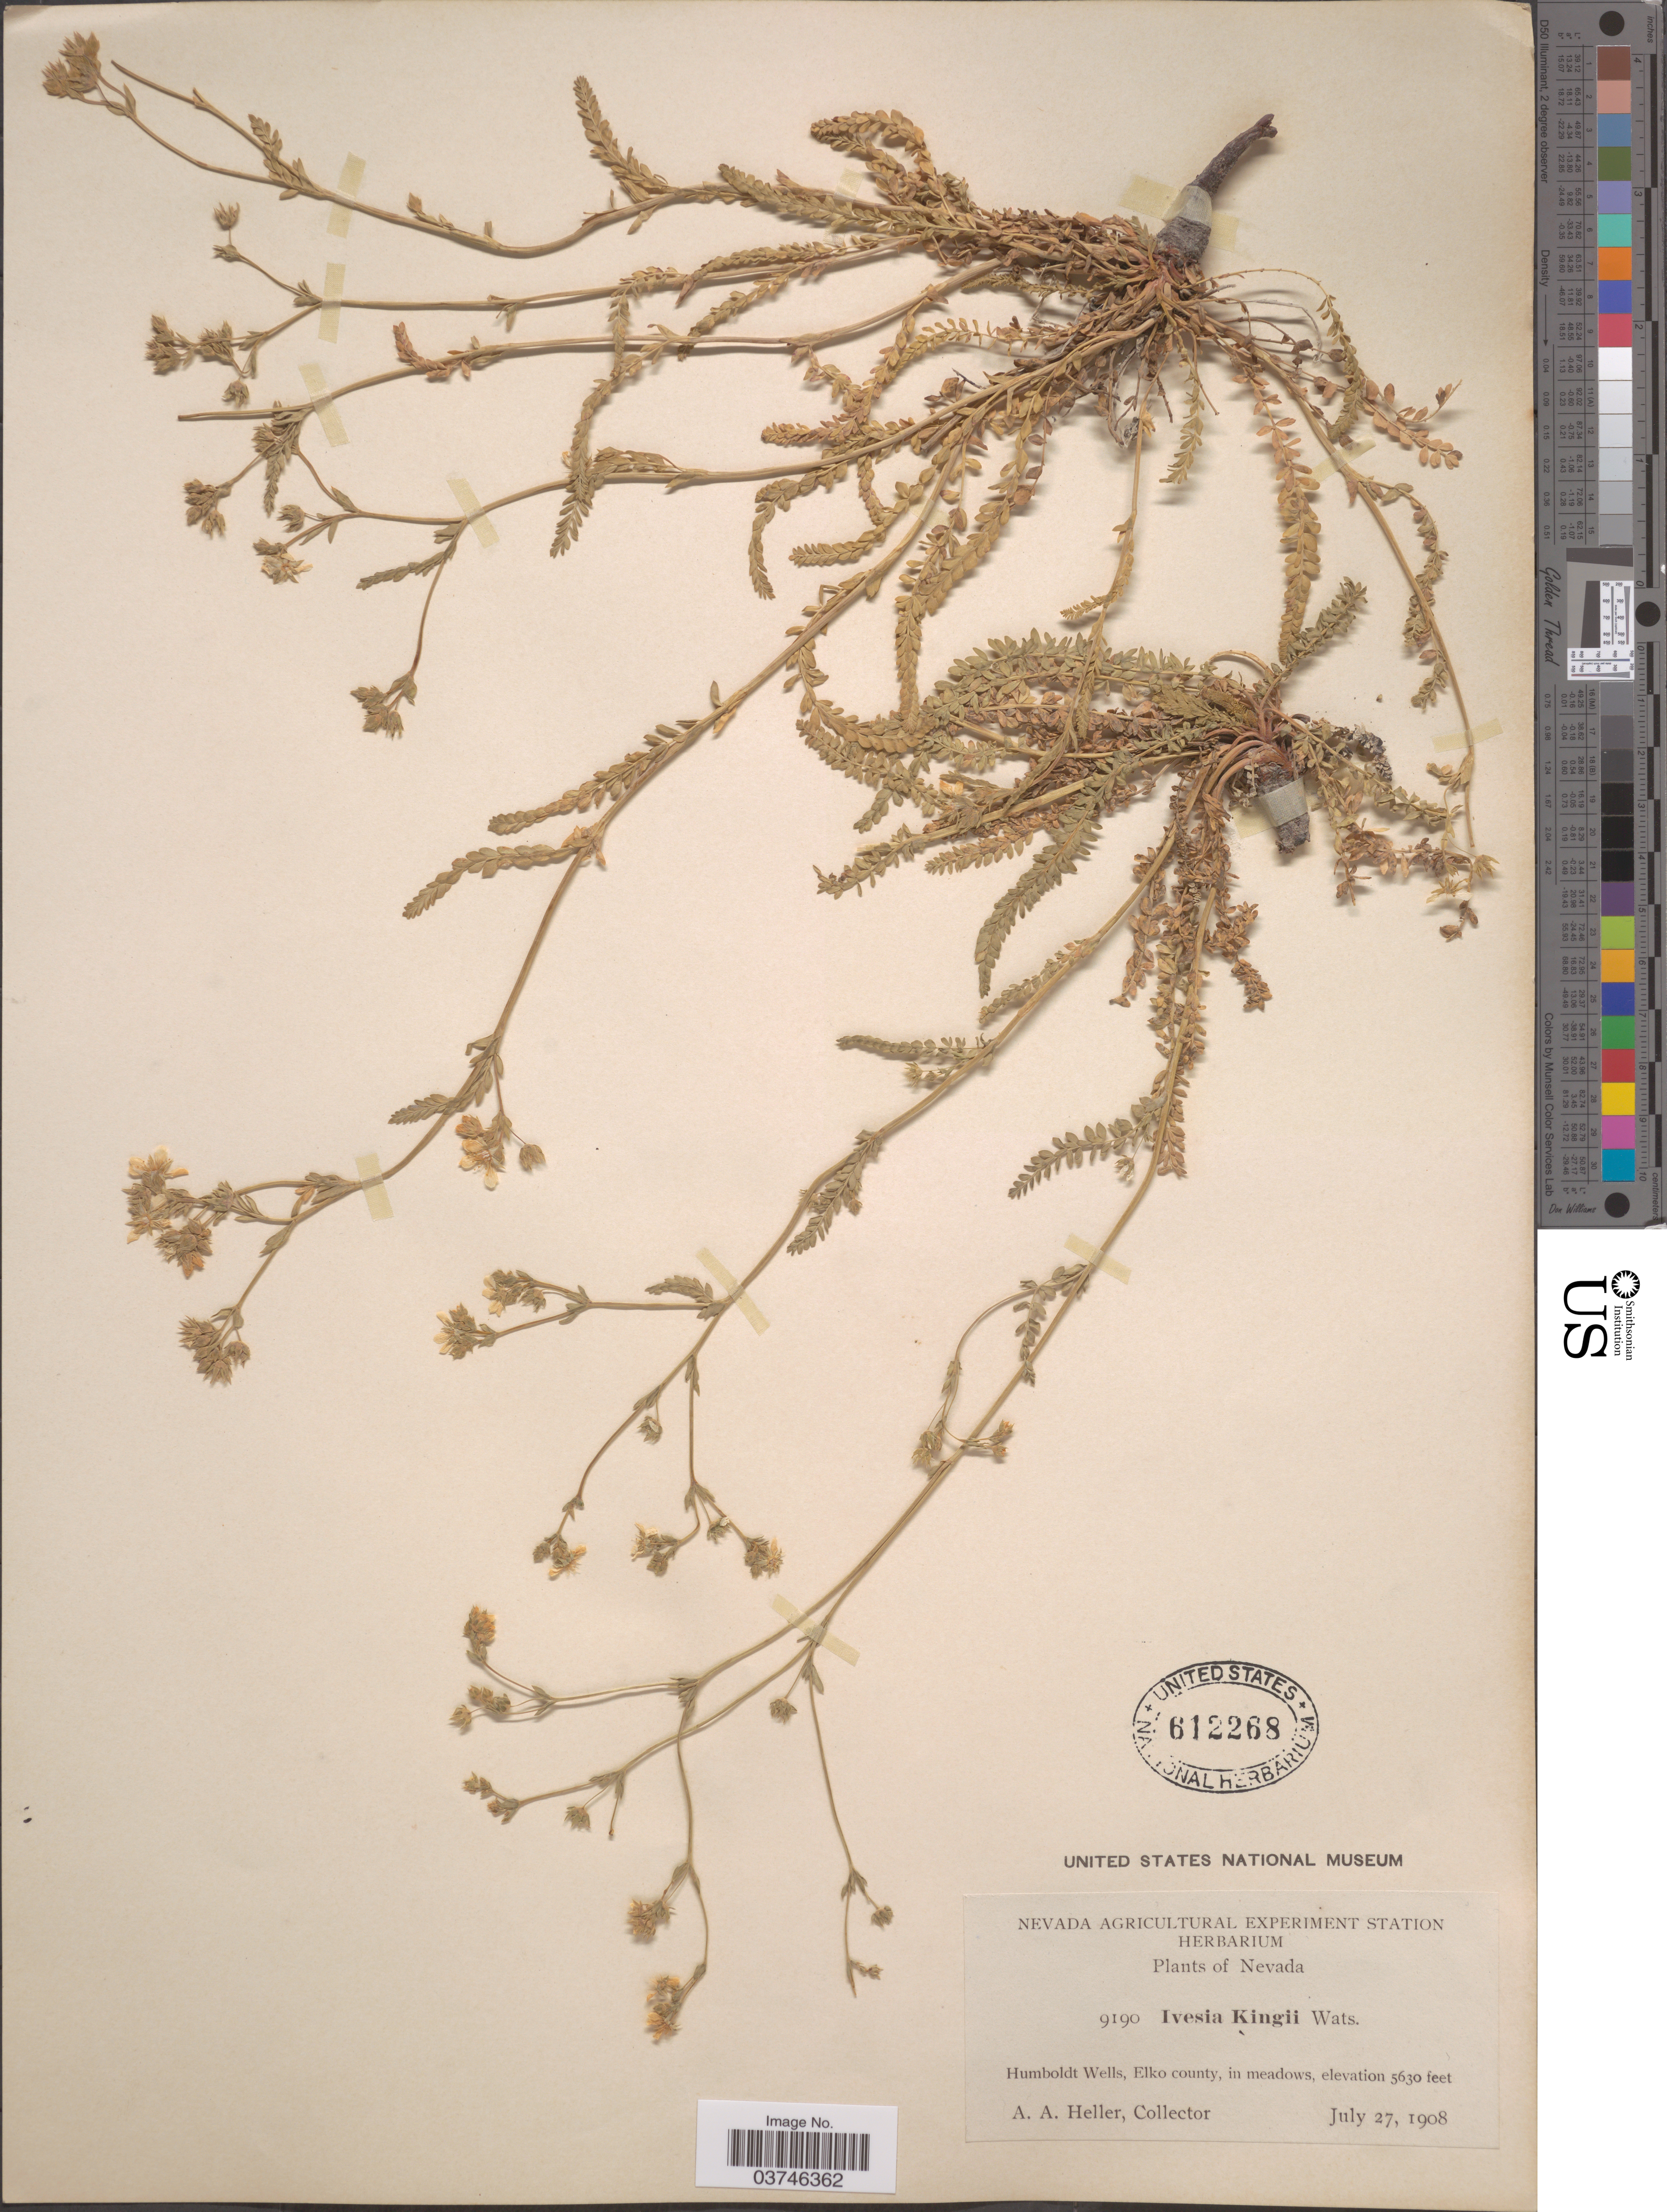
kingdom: Plantae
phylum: Tracheophyta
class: Magnoliopsida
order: Rosales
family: Rosaceae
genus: Potentilla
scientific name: Potentilla kingii var. kingii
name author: (S. Watson) Greene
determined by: Strong, Mark T., (BOT), Smithsonian Institution - National Museum of Natural History (UNITED STATES)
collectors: A. A. Heller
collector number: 9190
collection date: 1908-07-27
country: United States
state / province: Nevada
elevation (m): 1716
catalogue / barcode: US 612268